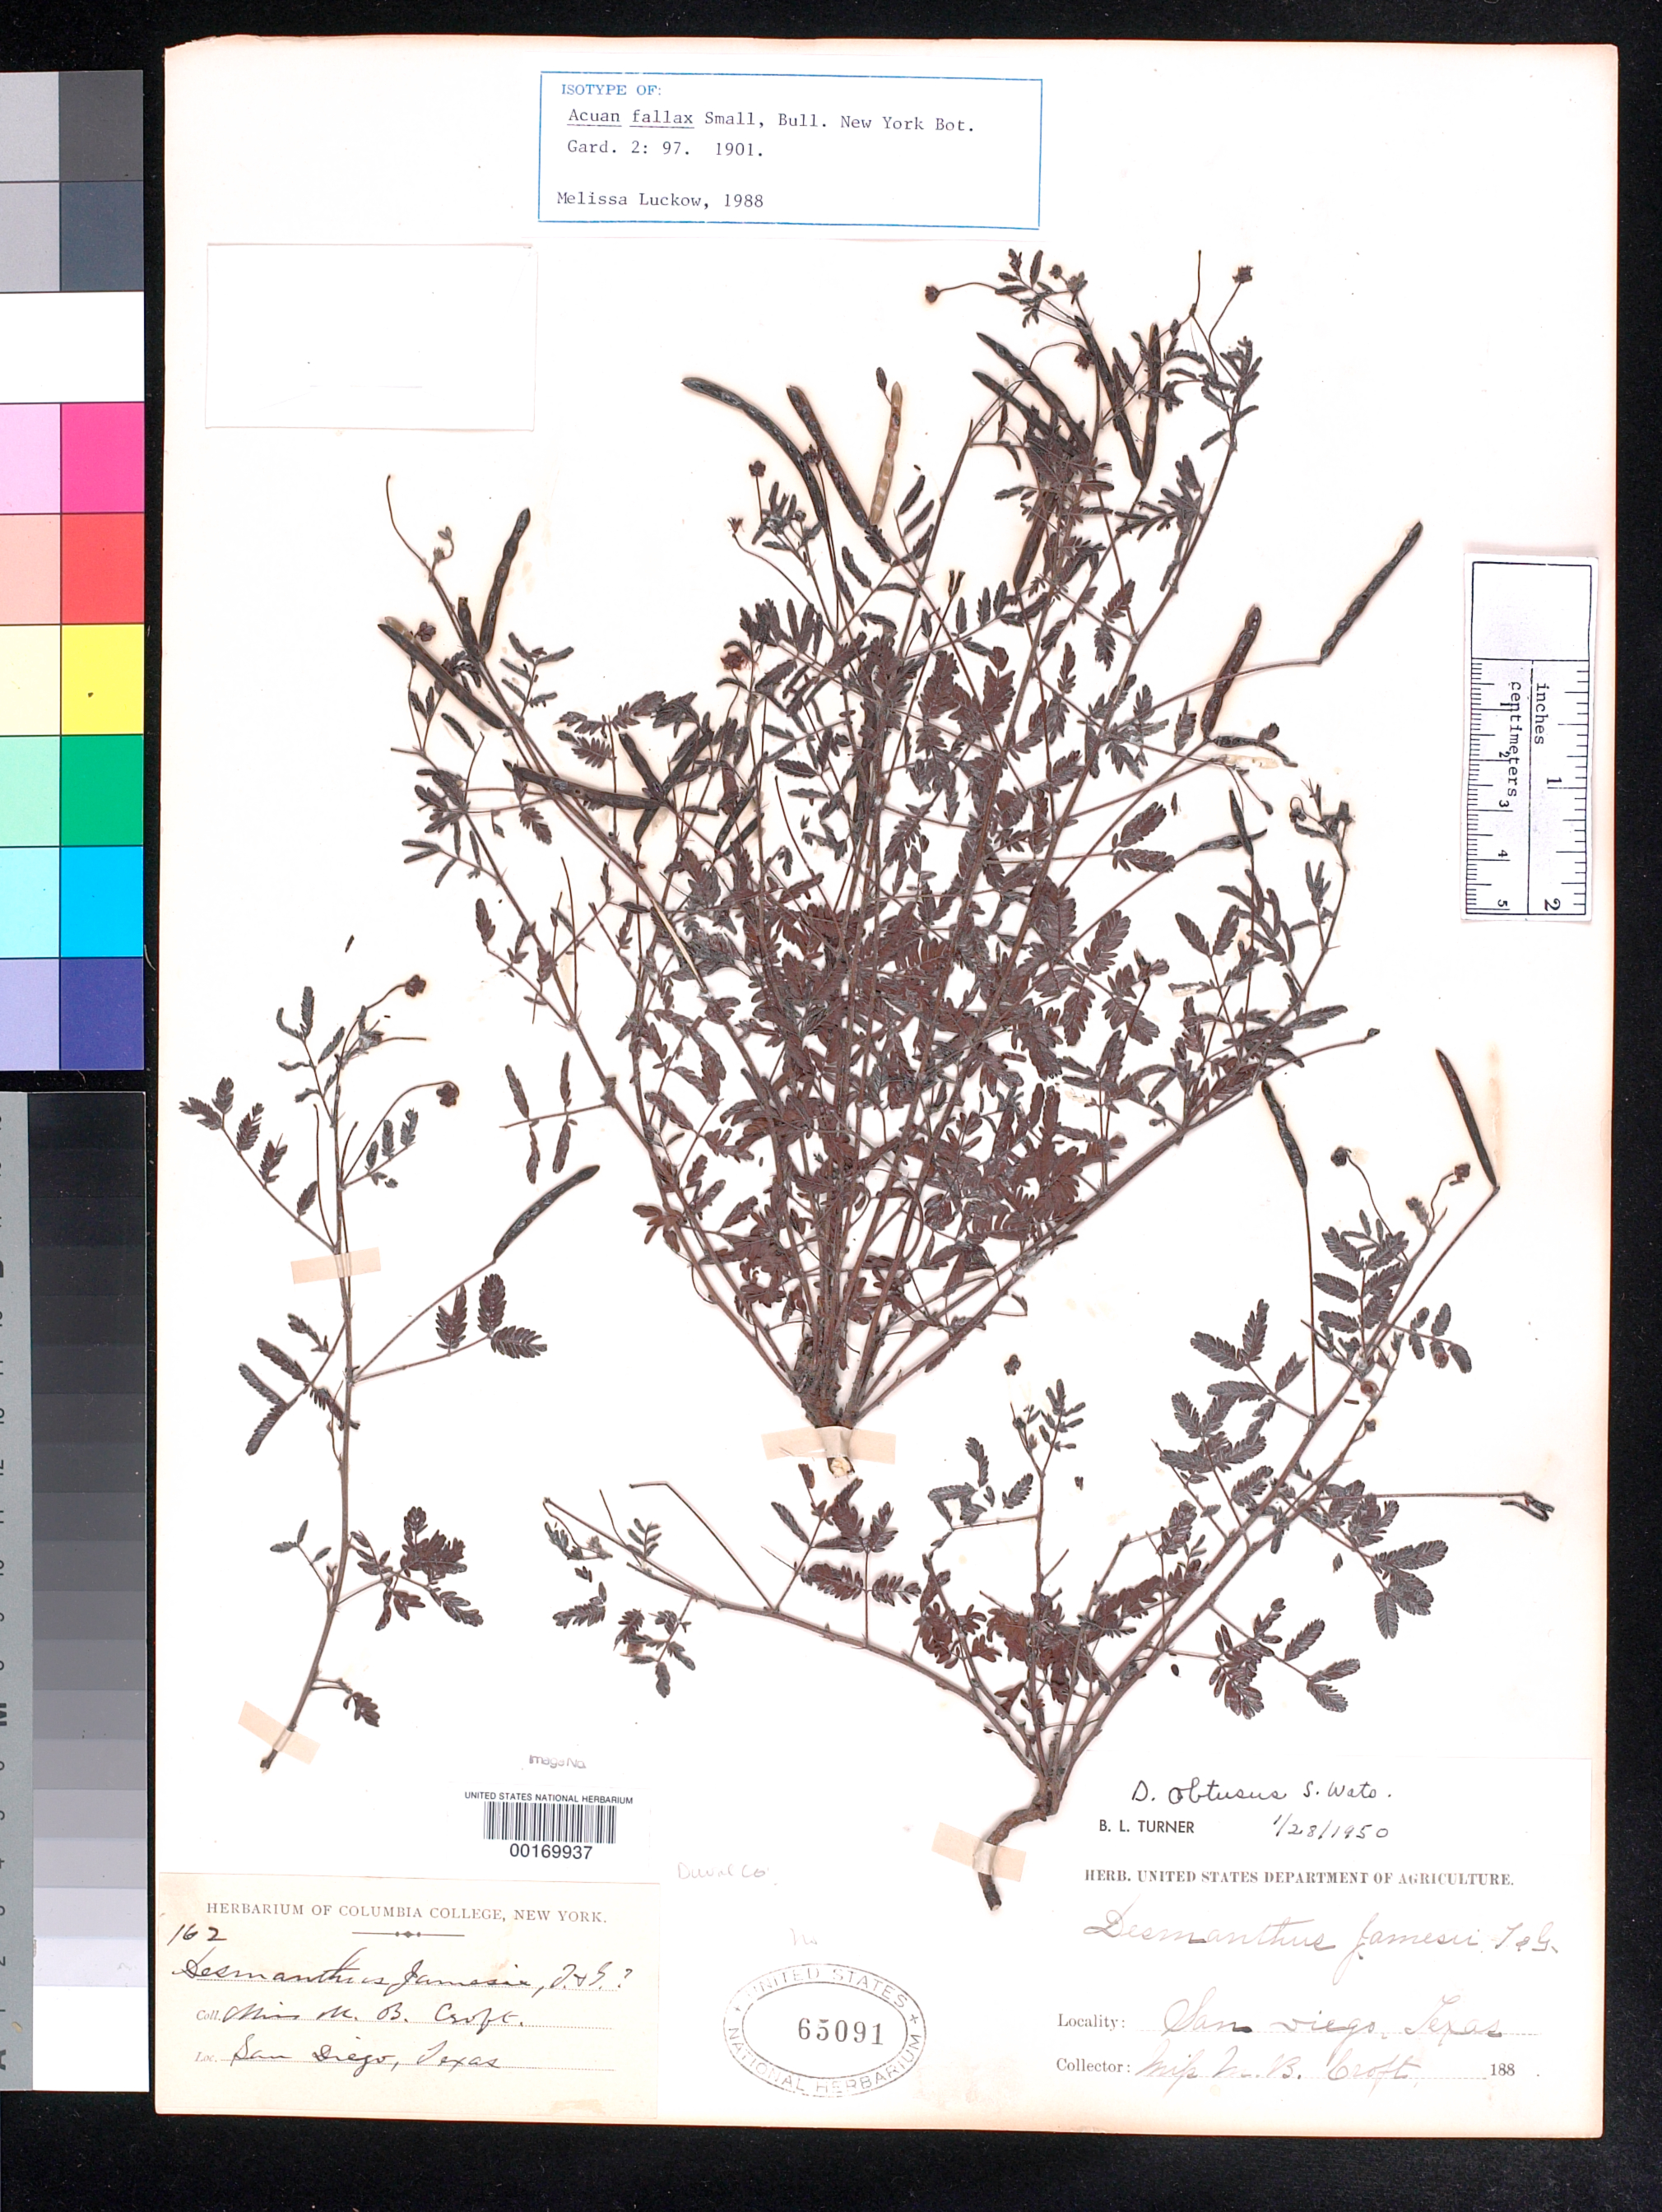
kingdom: Plantae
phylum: Tracheophyta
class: Magnoliopsida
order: Fabales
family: Fabaceae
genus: Acuan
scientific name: Acuan fallax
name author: Small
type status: Isotype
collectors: M. Croft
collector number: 162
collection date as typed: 1885 to -- --- 1886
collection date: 1885/1886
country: United States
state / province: Texas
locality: San Diego.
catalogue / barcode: US 65091